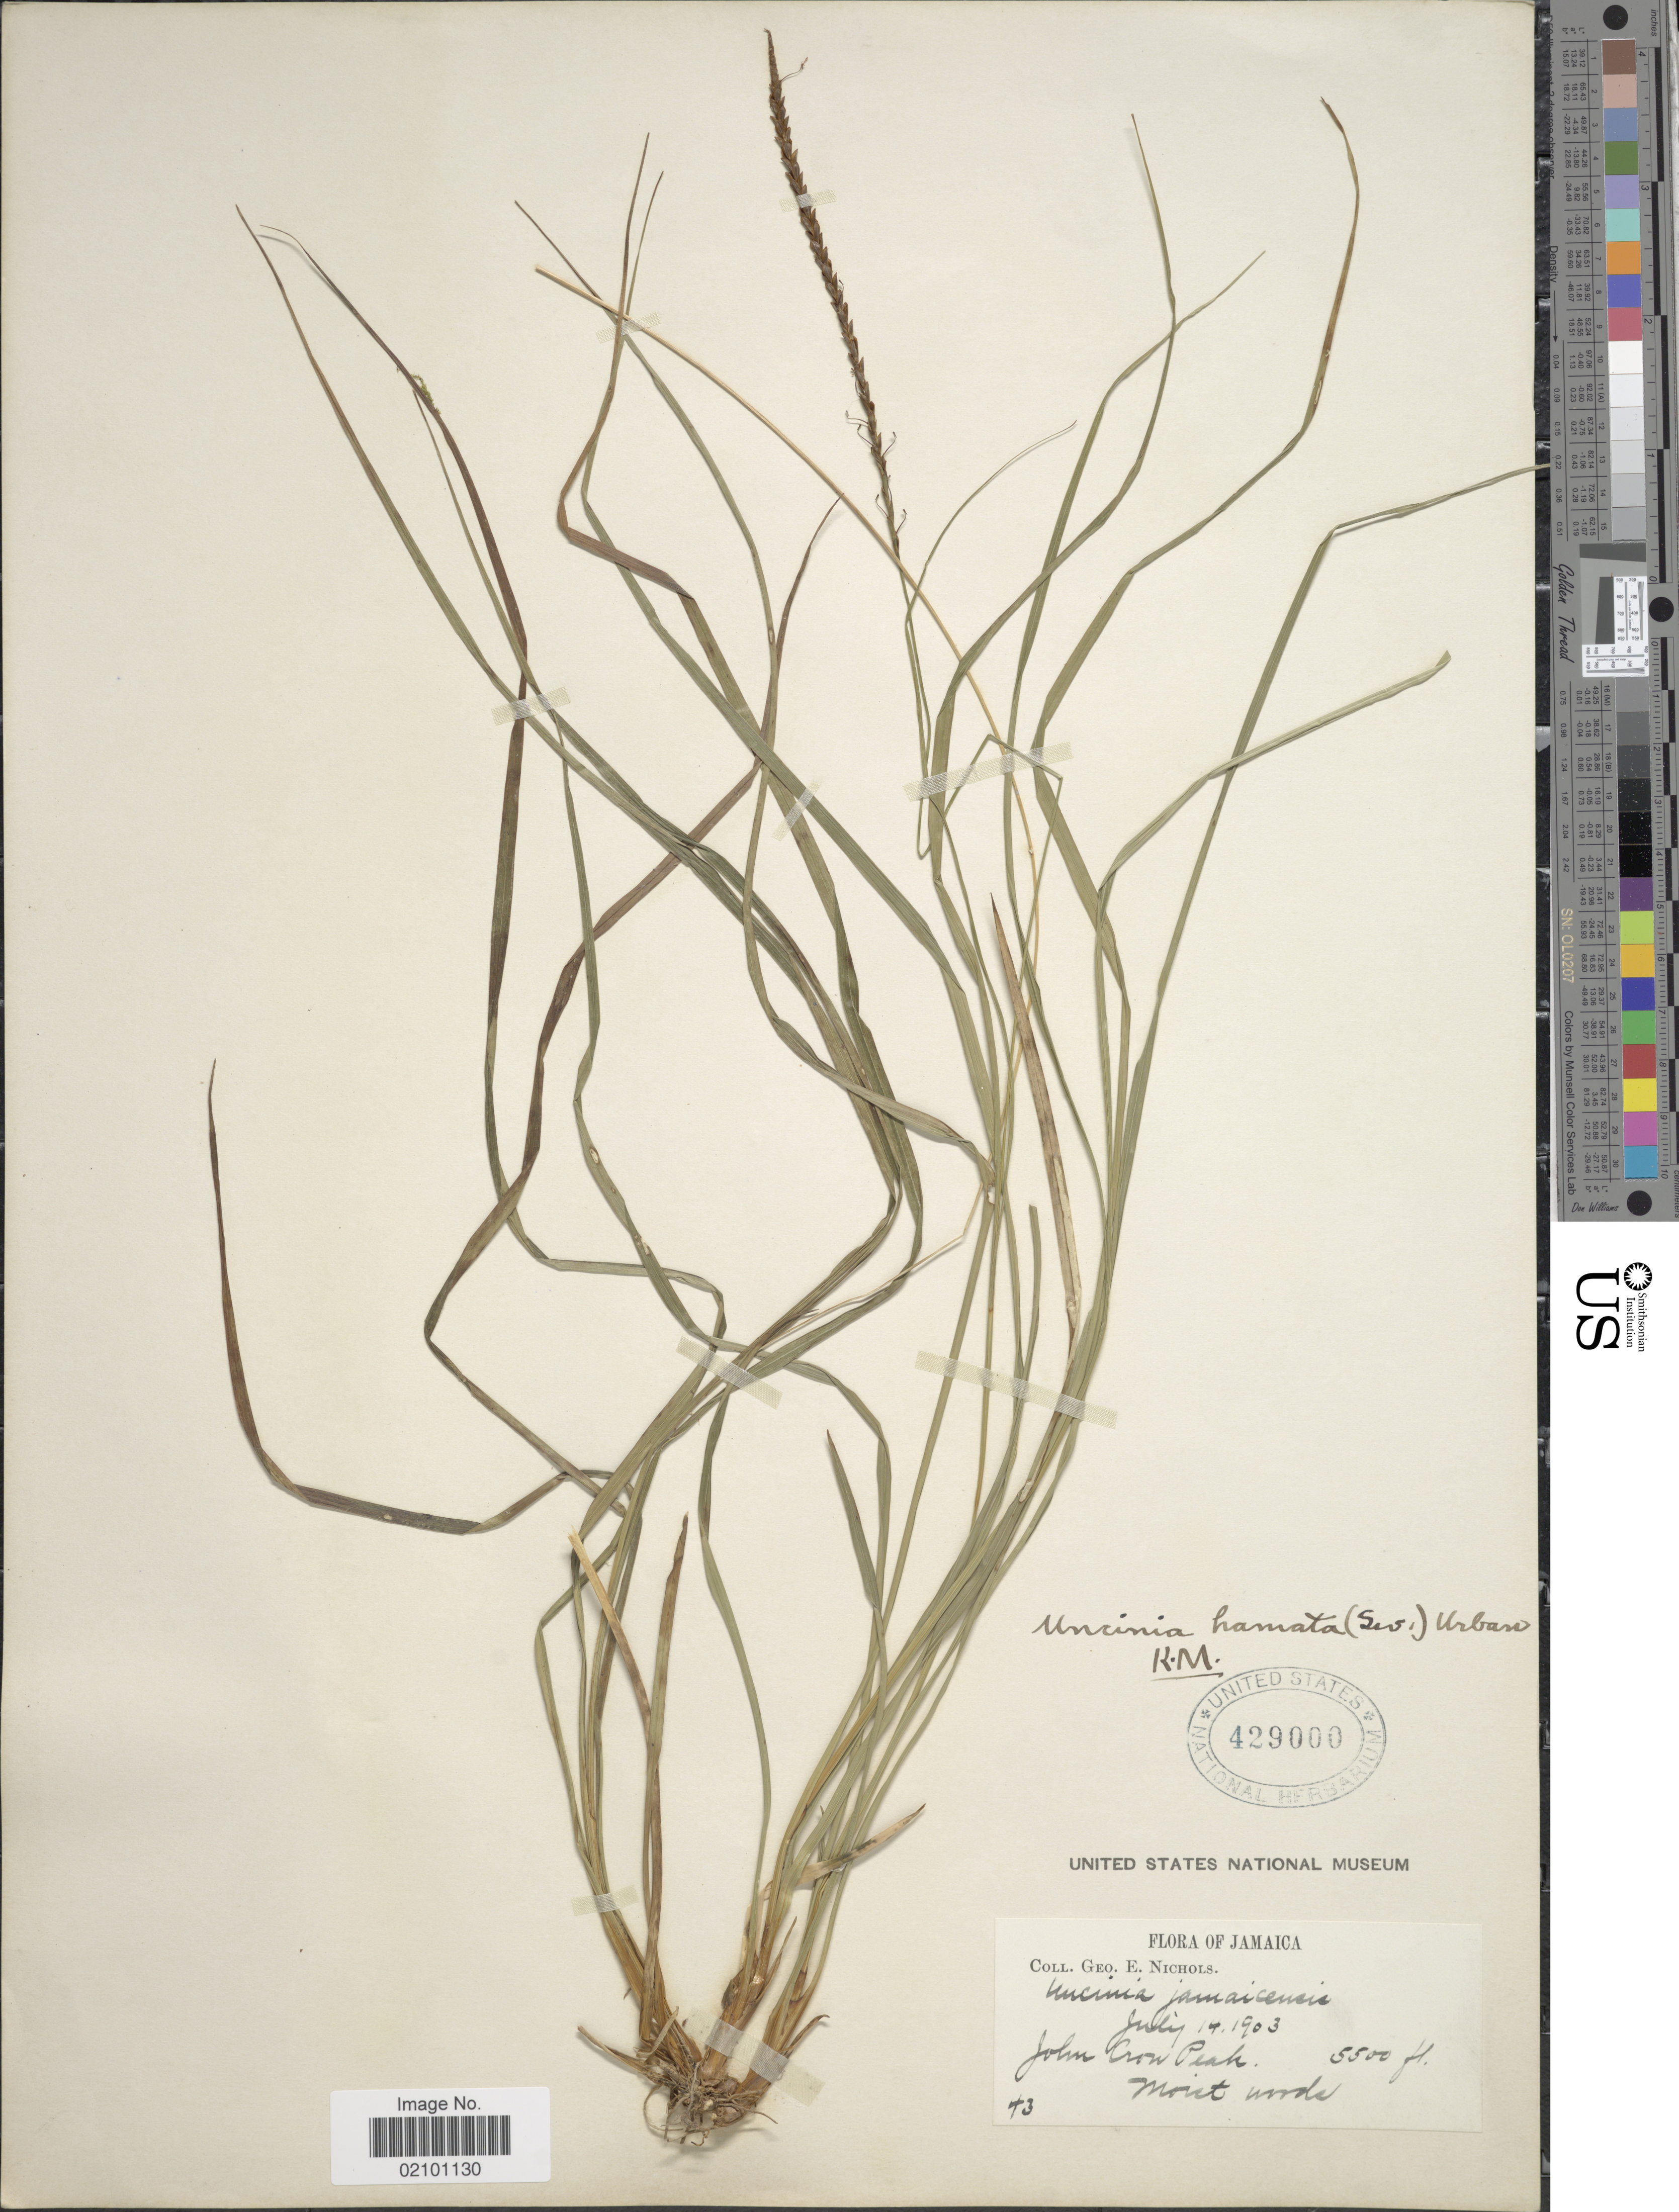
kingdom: Plantae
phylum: Tracheophyta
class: Liliopsida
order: Poales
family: Cyperaceae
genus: Carex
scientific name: Carex hamata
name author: Sw.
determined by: Strong, M. T., (US), Smithsonian Institution - National Museum of Natural History (UNITED STATES)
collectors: G. E. Nichols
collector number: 43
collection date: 1903-07-14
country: Jamaica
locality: John Crow Peak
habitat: Moist woods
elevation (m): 1676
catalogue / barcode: US 429000